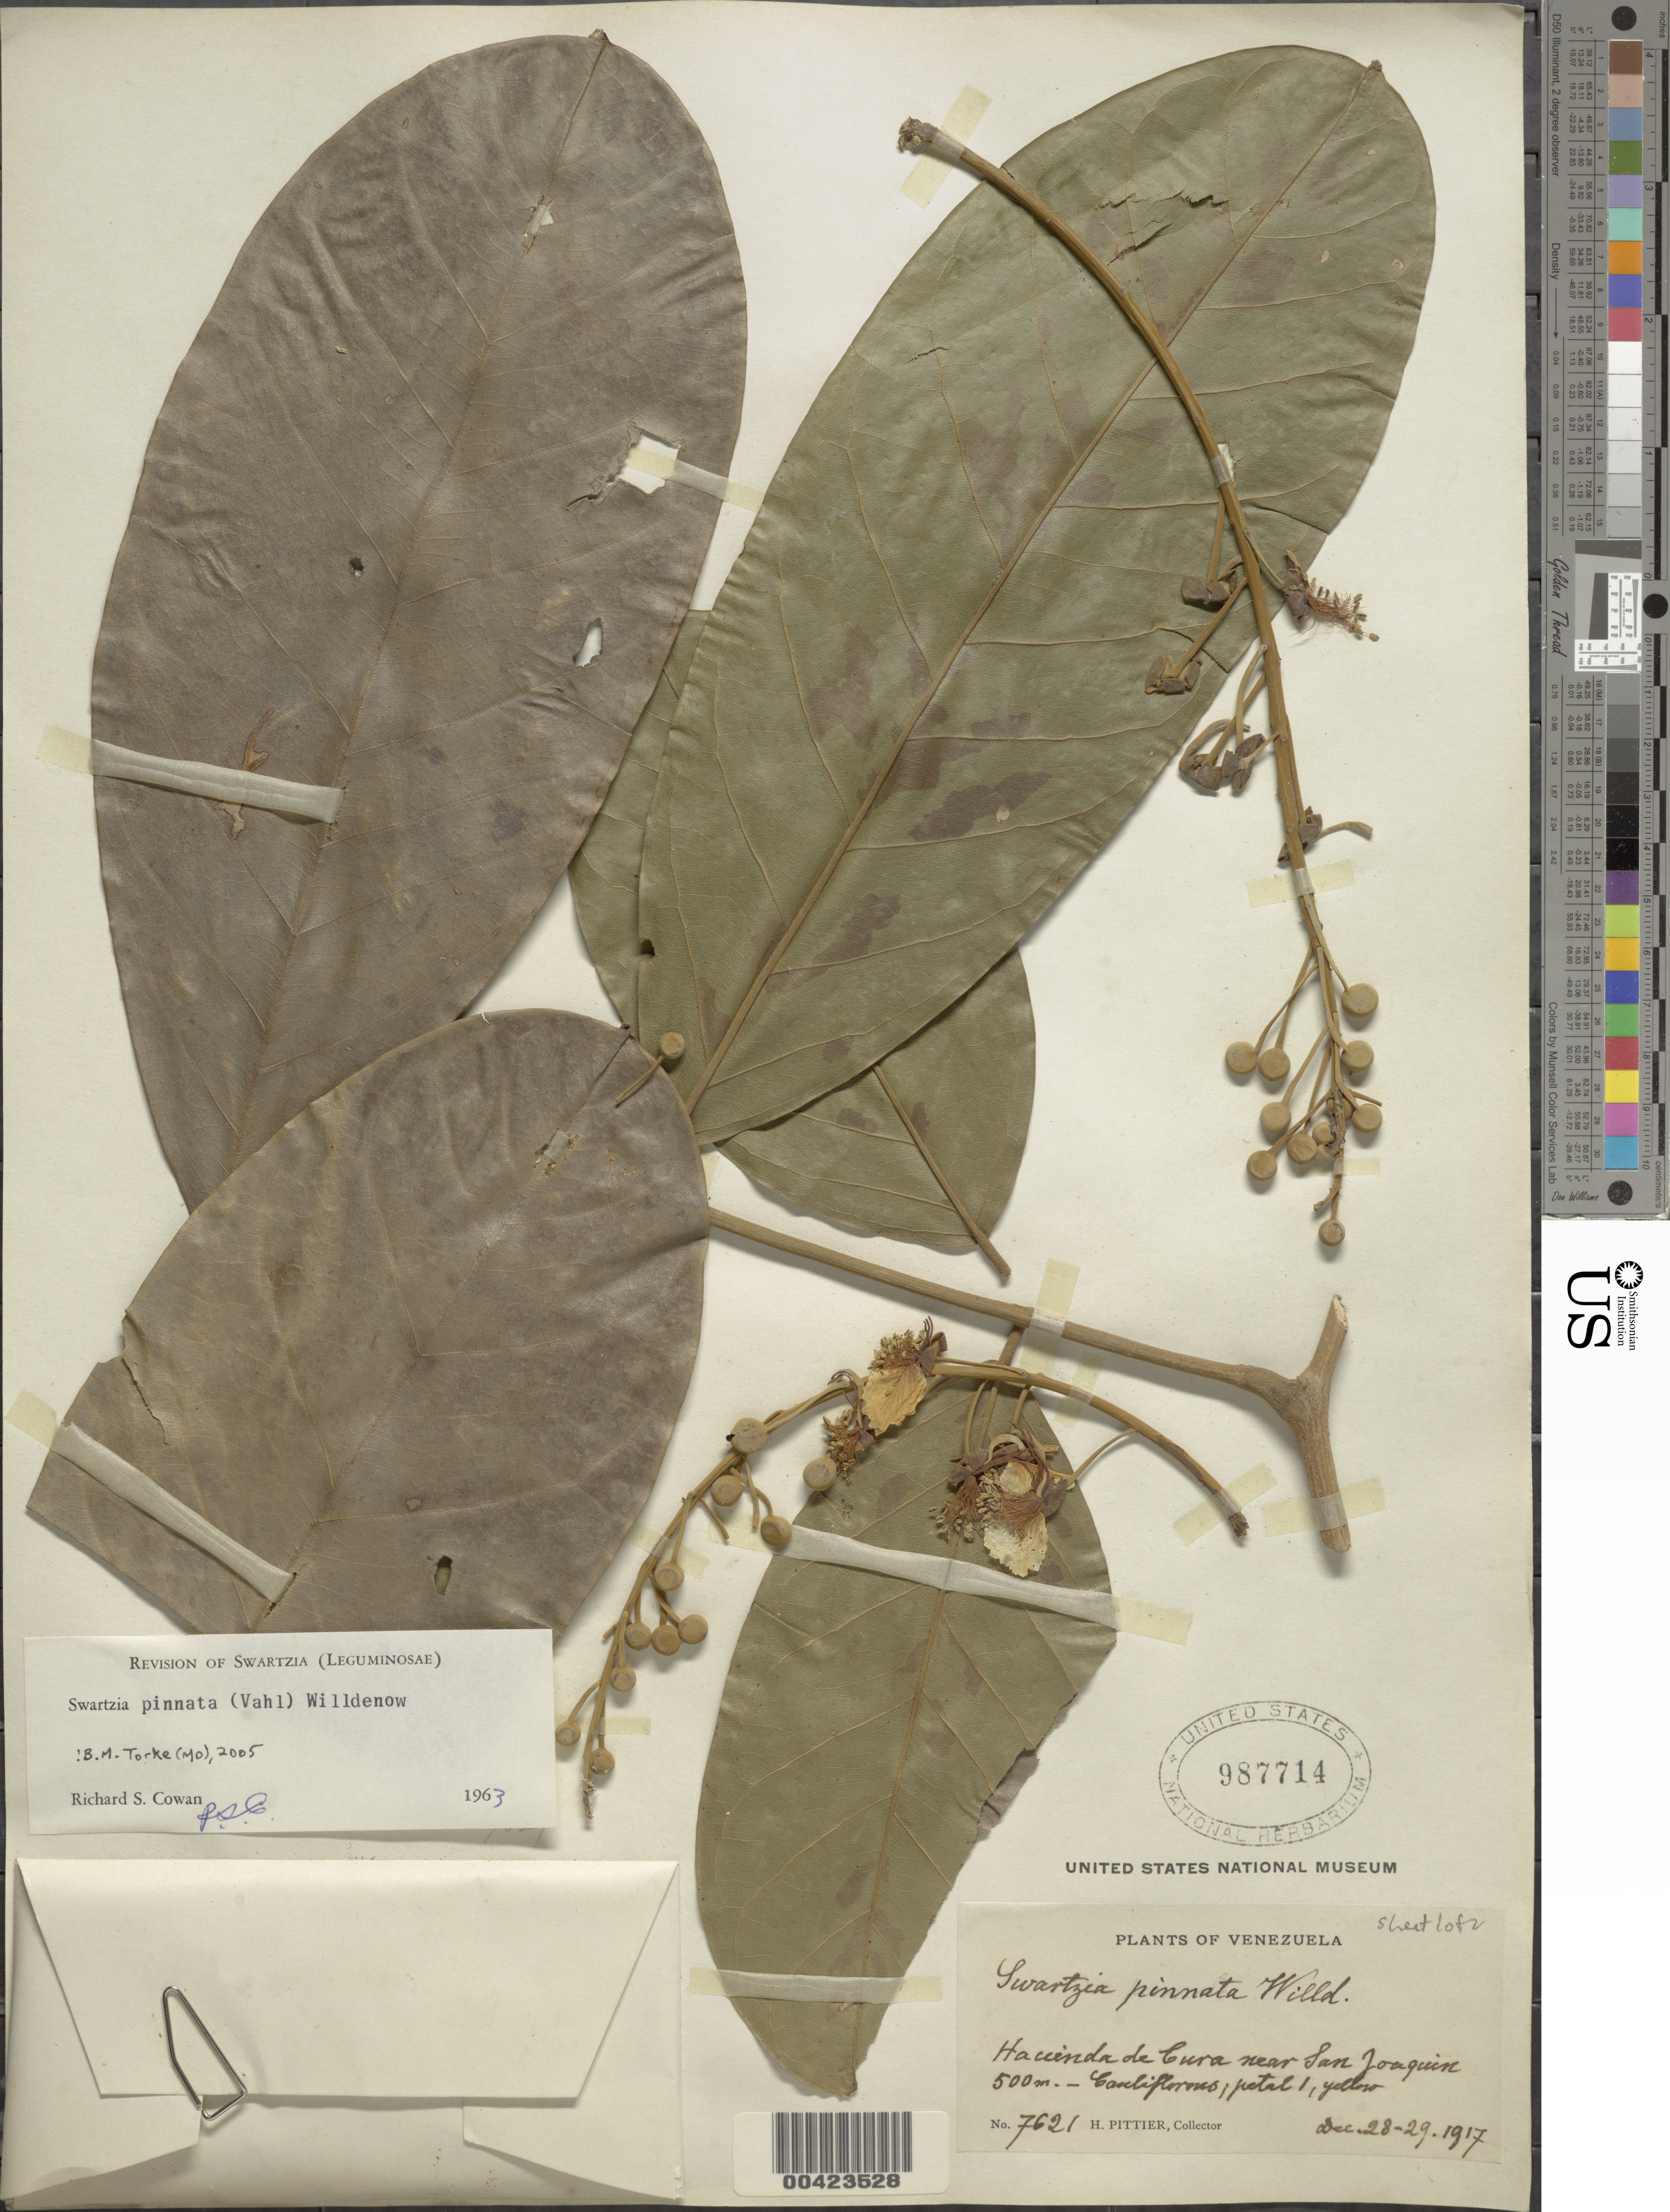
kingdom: Plantae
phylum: Tracheophyta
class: Magnoliopsida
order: Fabales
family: Fabaceae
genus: Swartzia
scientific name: Swartzia pinnata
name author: (Vahl) Willd.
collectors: H. F. Pittier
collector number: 7621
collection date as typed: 28 Dec 1917 to 29 Dec 1917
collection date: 1917-12-28/1917-12-29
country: Venezuela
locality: San joaquin, near; hacienda de cura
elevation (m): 500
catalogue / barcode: US 987714